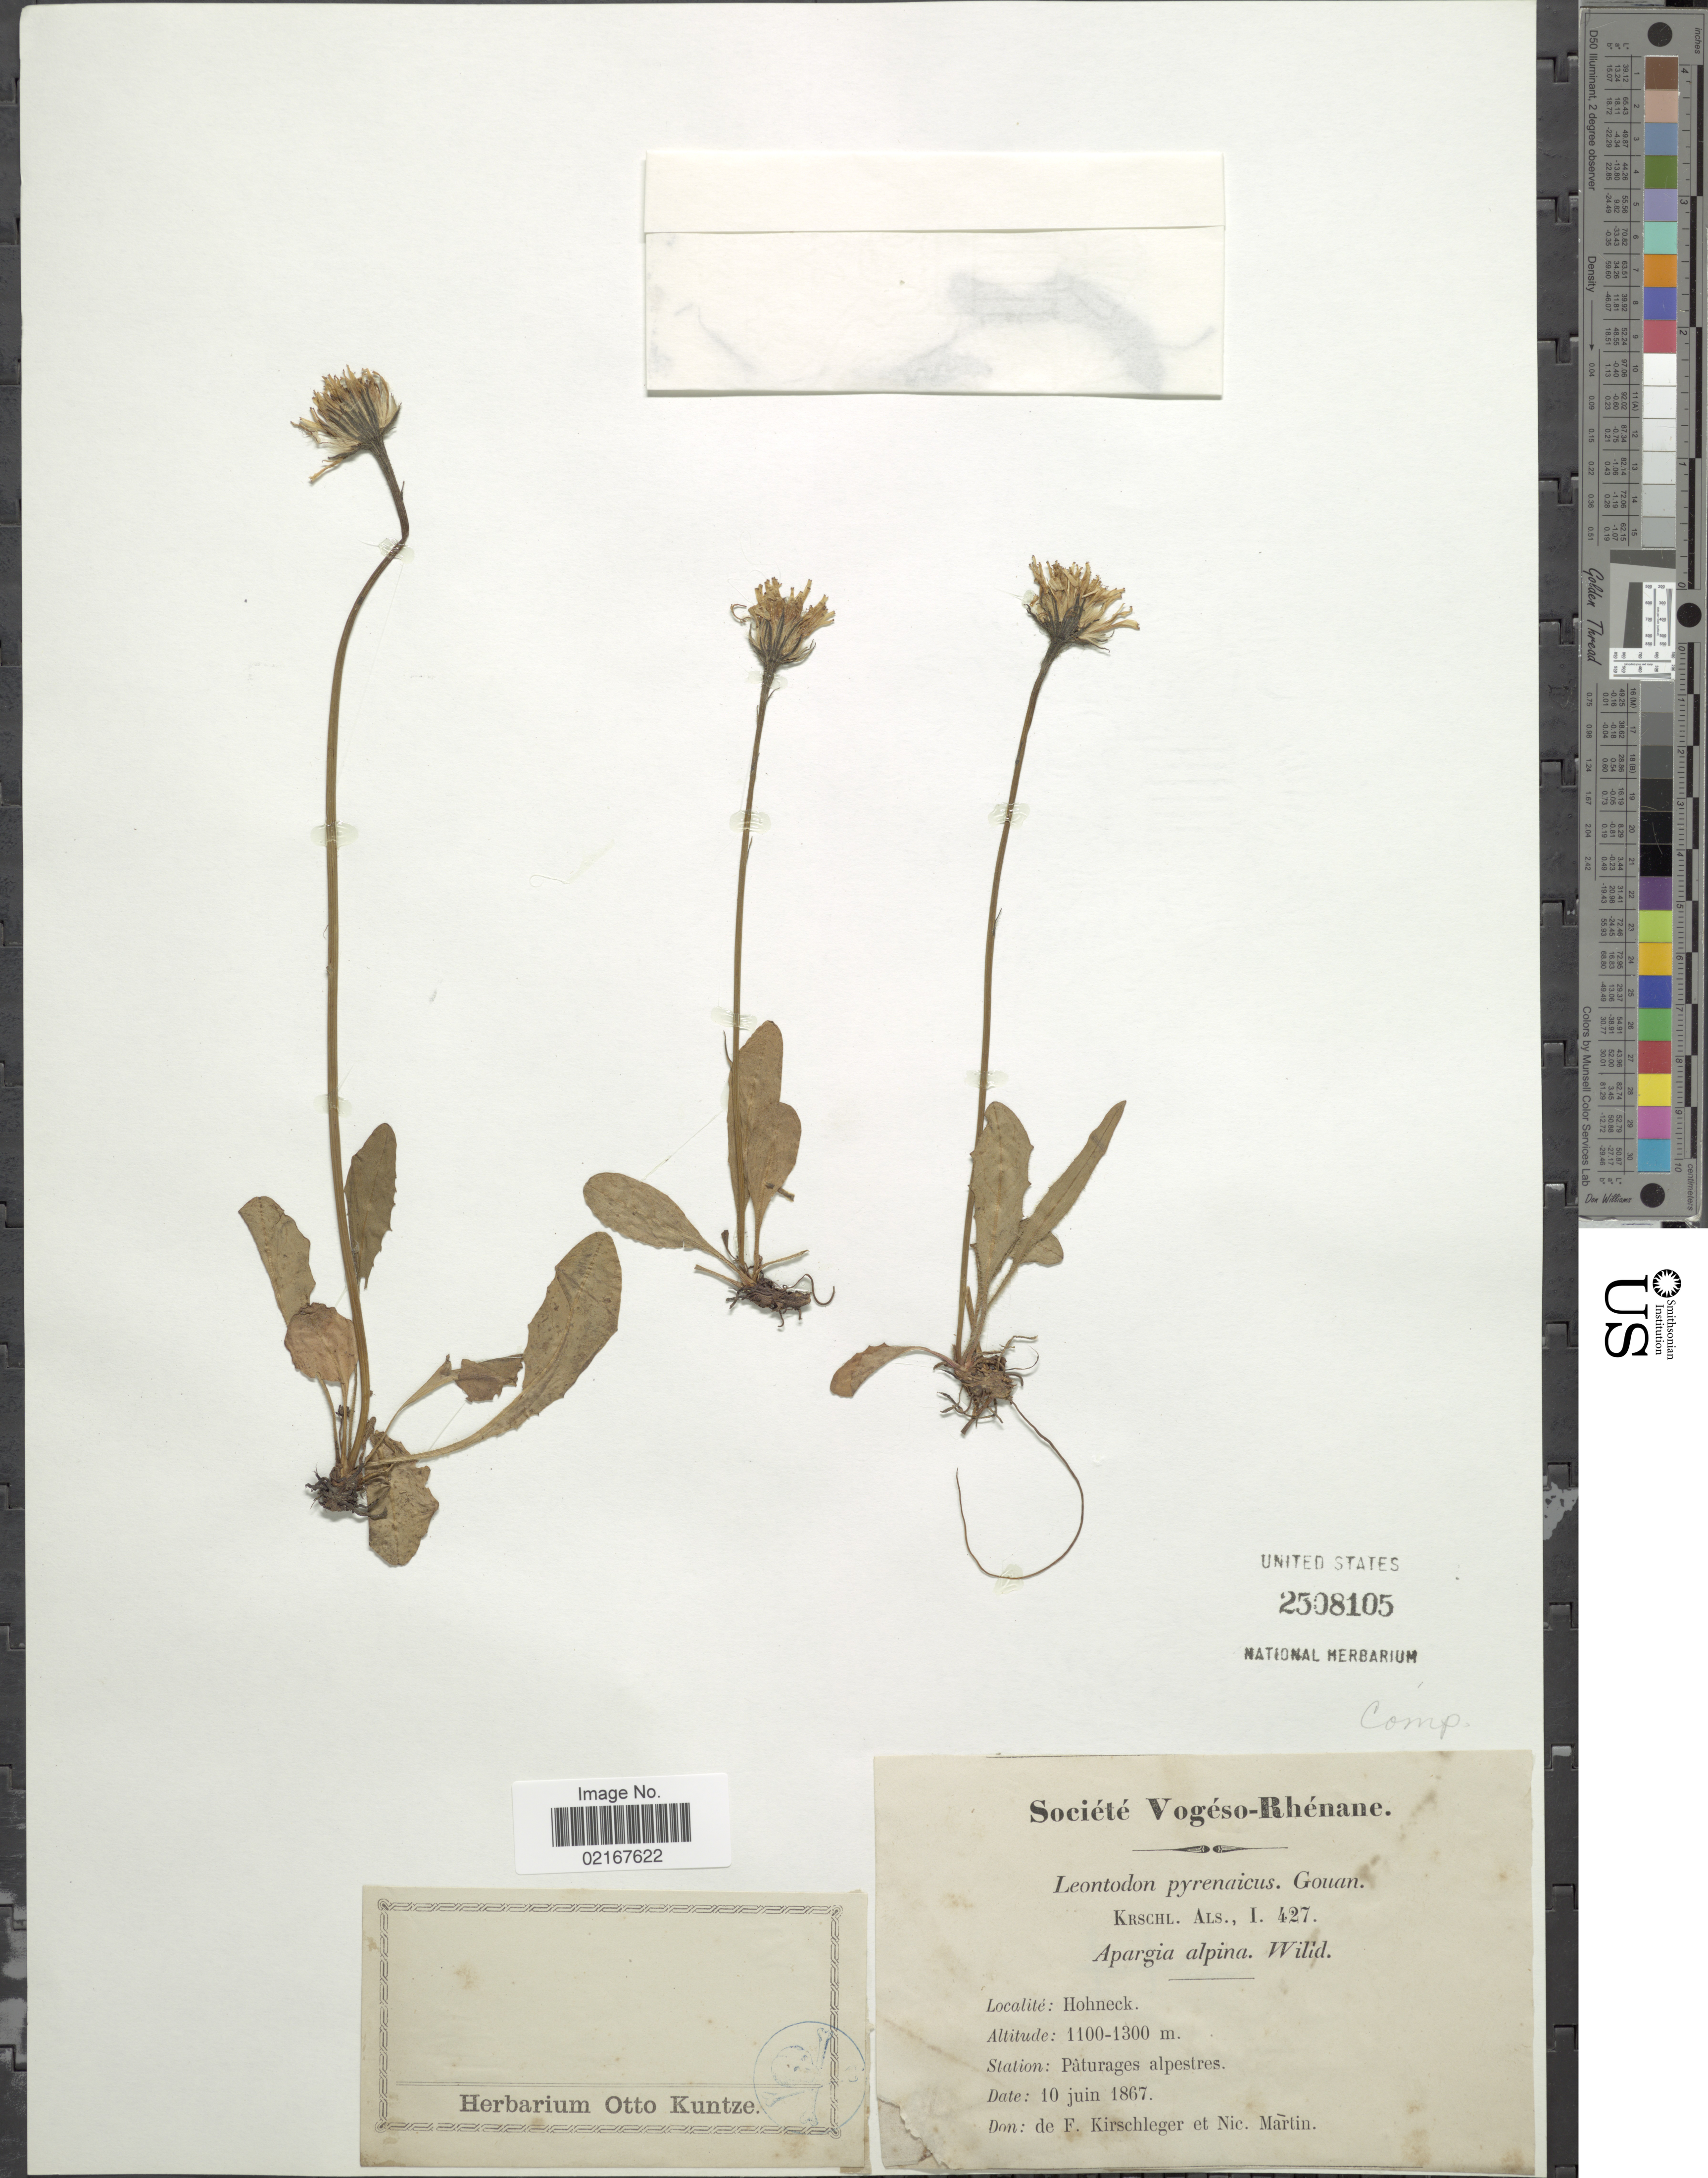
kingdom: Plantae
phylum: Tracheophyta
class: Magnoliopsida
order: Asterales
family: Asteraceae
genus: Scorzoneroides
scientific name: Scorzoneroides pyrenaica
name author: (Gouan) Holub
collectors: F. Kirschleger & N. Martin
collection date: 1867-06-10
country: Austria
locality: Societe Vogeso-Rhenane, Hohneck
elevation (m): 1100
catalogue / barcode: US 2508105